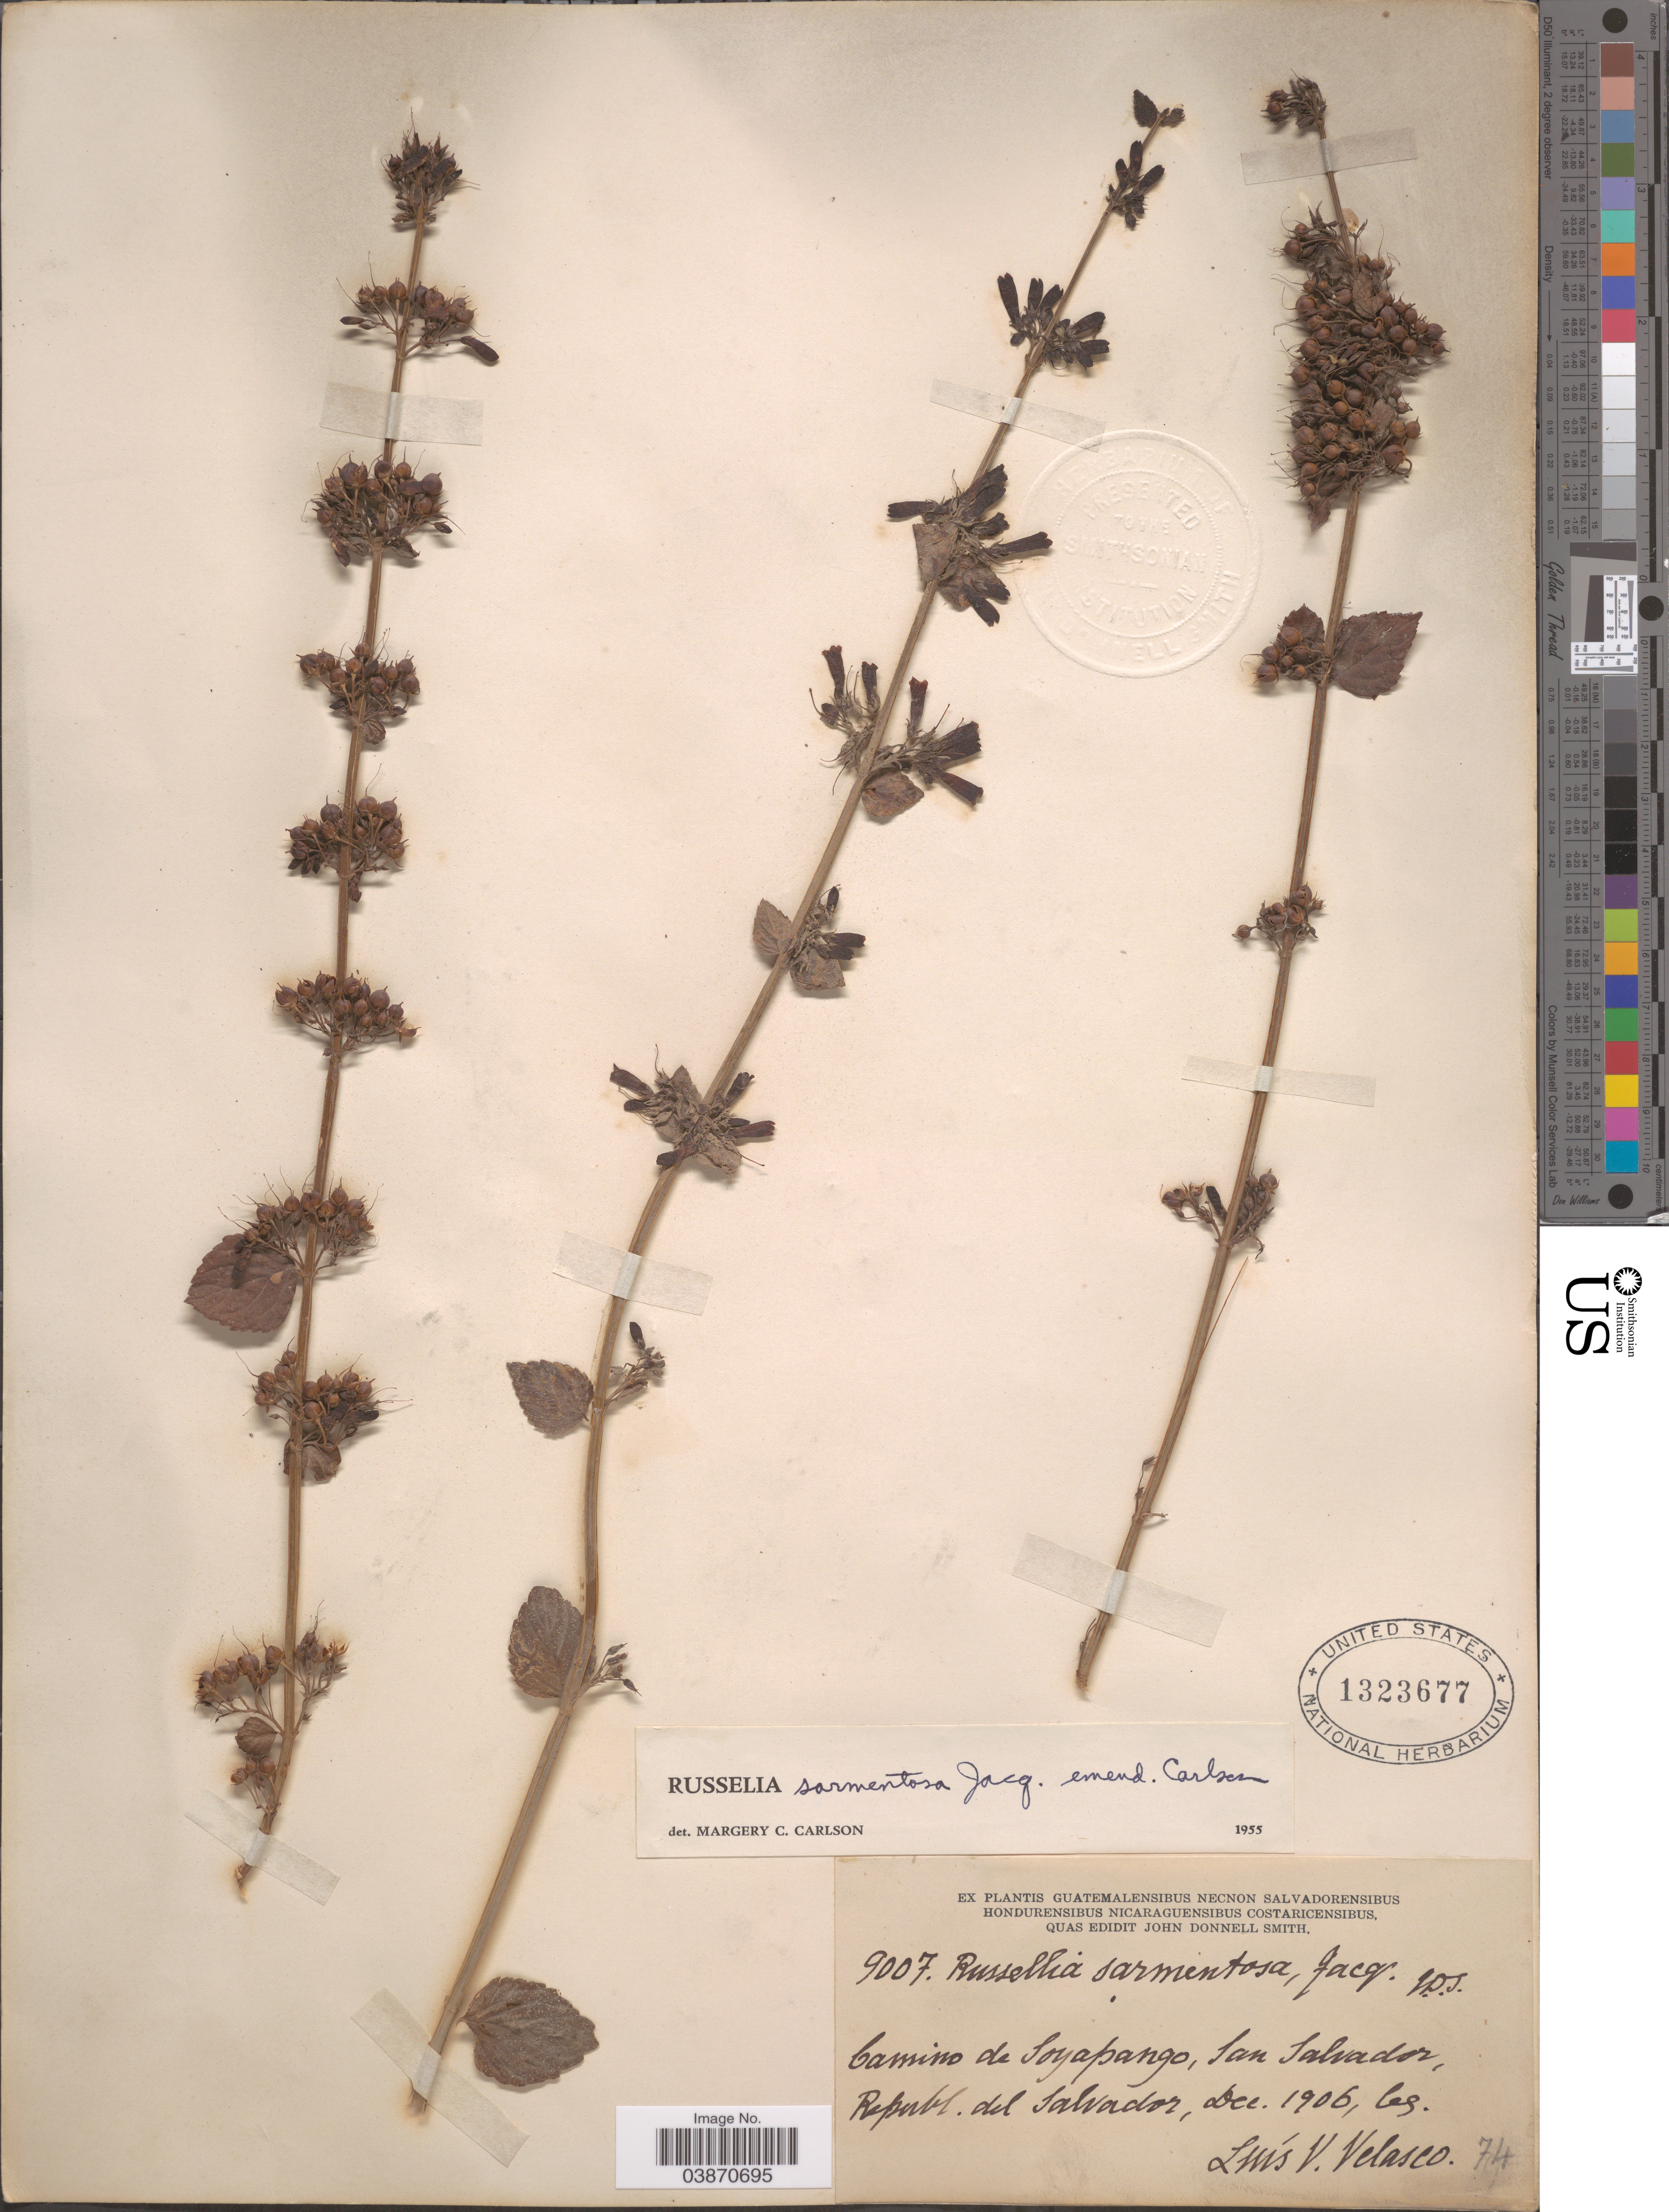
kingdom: Plantae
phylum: Tracheophyta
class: Magnoliopsida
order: Lamiales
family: Plantaginaceae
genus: Russelia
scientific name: Russelia sarmentosa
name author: Jacq.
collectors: L. Velasco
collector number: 9007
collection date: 1906-12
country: El Salvador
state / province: San Salvador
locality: Camino de Soyapango, San Salvador, Republ. del Salvador.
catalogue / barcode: US 1323677